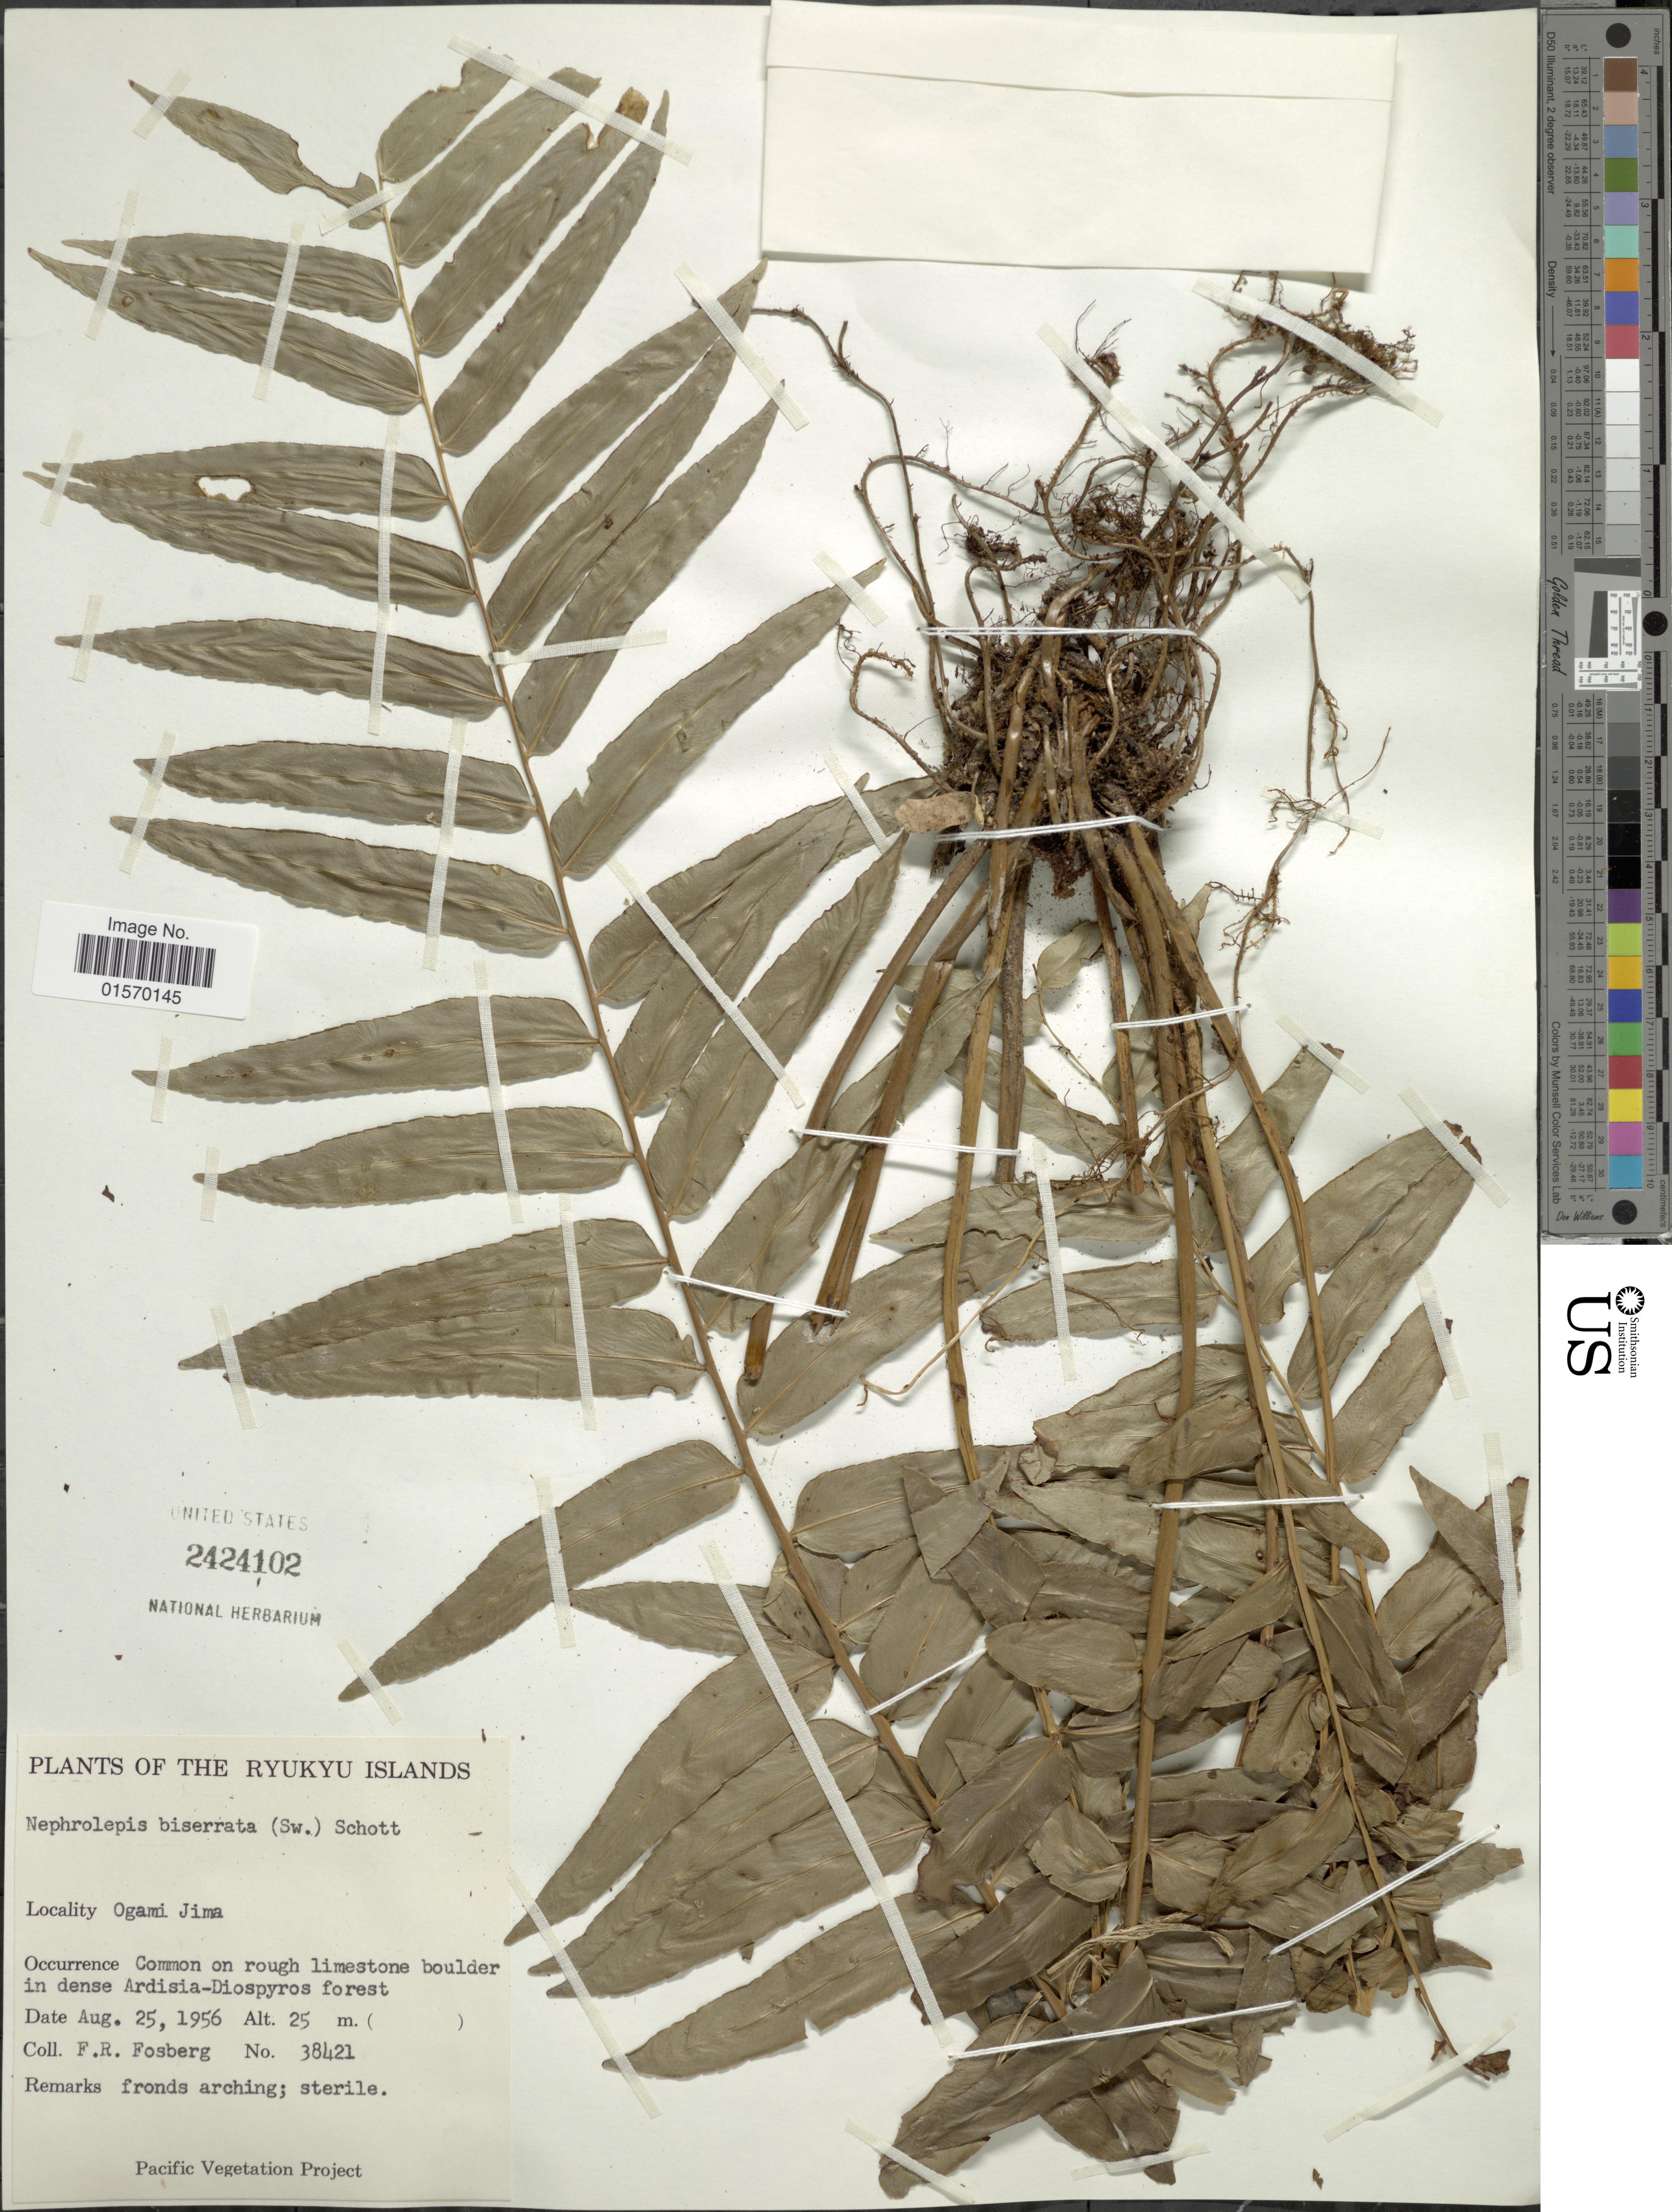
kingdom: Plantae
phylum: Tracheophyta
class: Polypodiopsida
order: Polypodiales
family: Nephrolepidaceae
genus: Nephrolepis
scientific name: Nephrolepis biserrata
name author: (Sw.) Schott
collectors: F. R. Fosberg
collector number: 38421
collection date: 1956-08-25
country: Japan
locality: The Ryukyu Islands. Ogami Jima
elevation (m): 25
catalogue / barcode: US 2424102